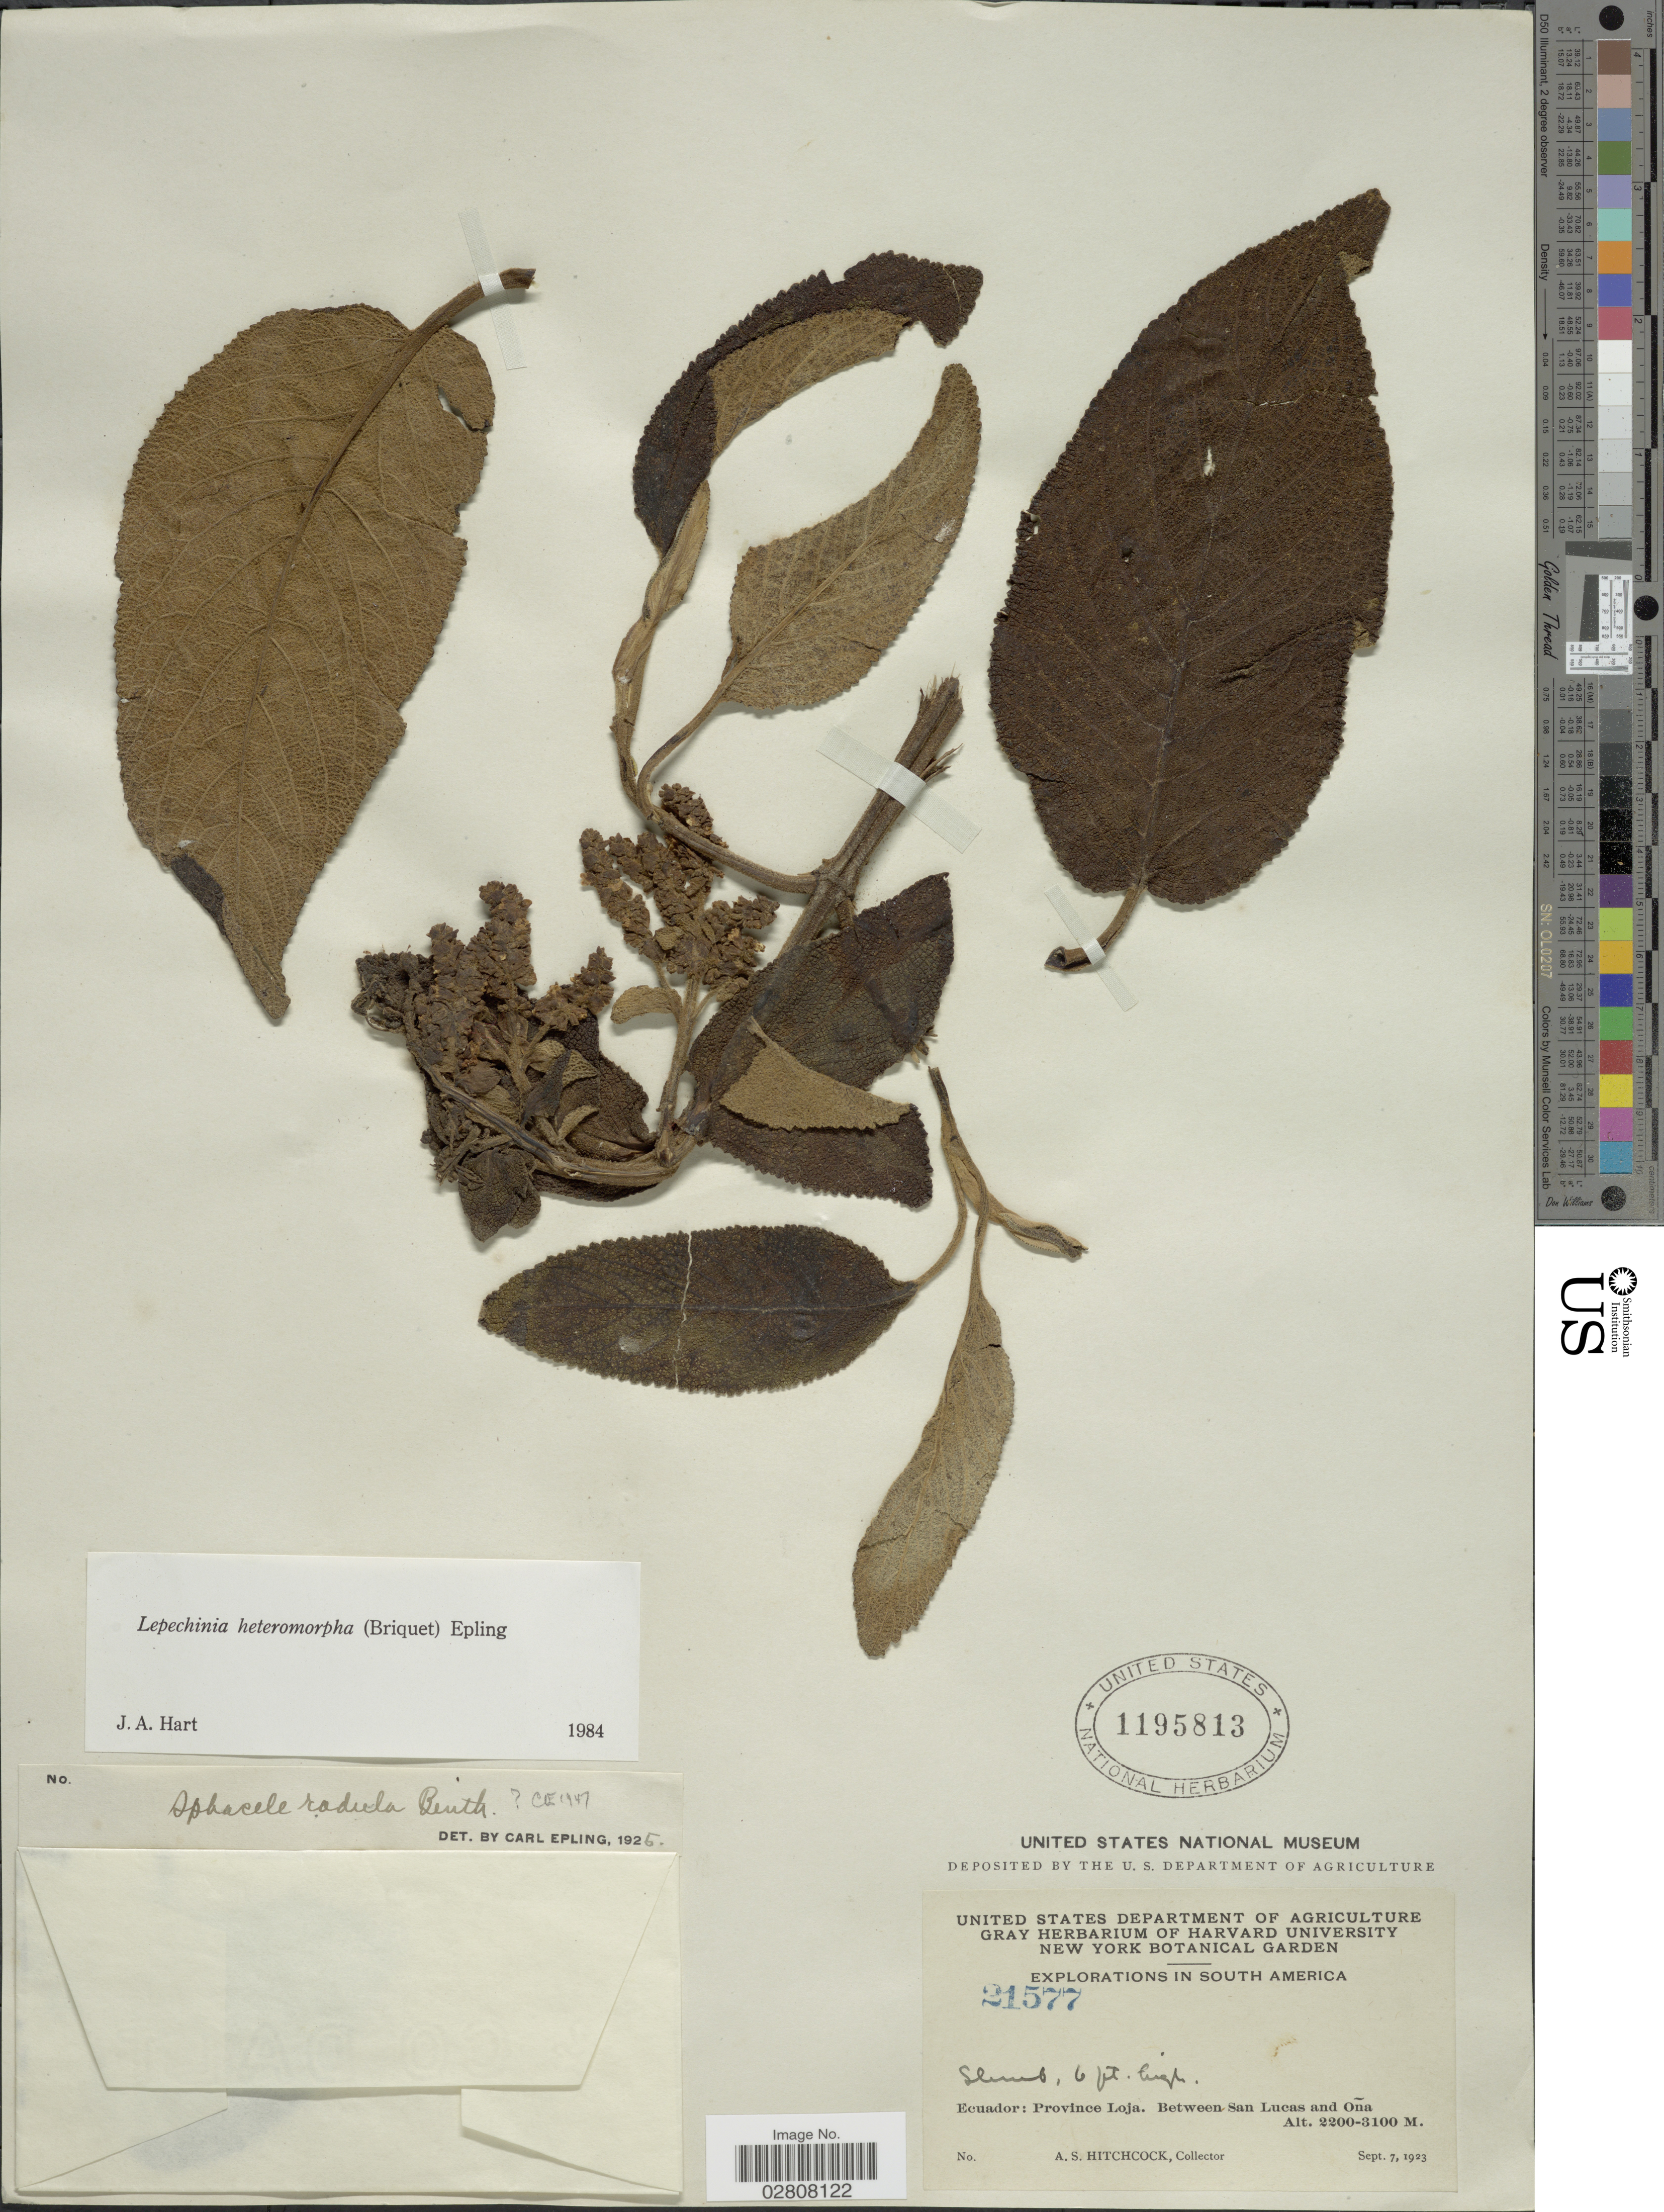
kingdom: Plantae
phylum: Tracheophyta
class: Magnoliopsida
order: Lamiales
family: Lamiaceae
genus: Lepechinia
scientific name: Lepechinia heteromorpha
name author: (Briq.) Epling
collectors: A. S. Hitchcock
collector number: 21577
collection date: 1923-09-07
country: Ecuador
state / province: Loja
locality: Province Loja. Between San Lucas and Oña.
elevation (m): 2200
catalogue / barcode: US 1195813